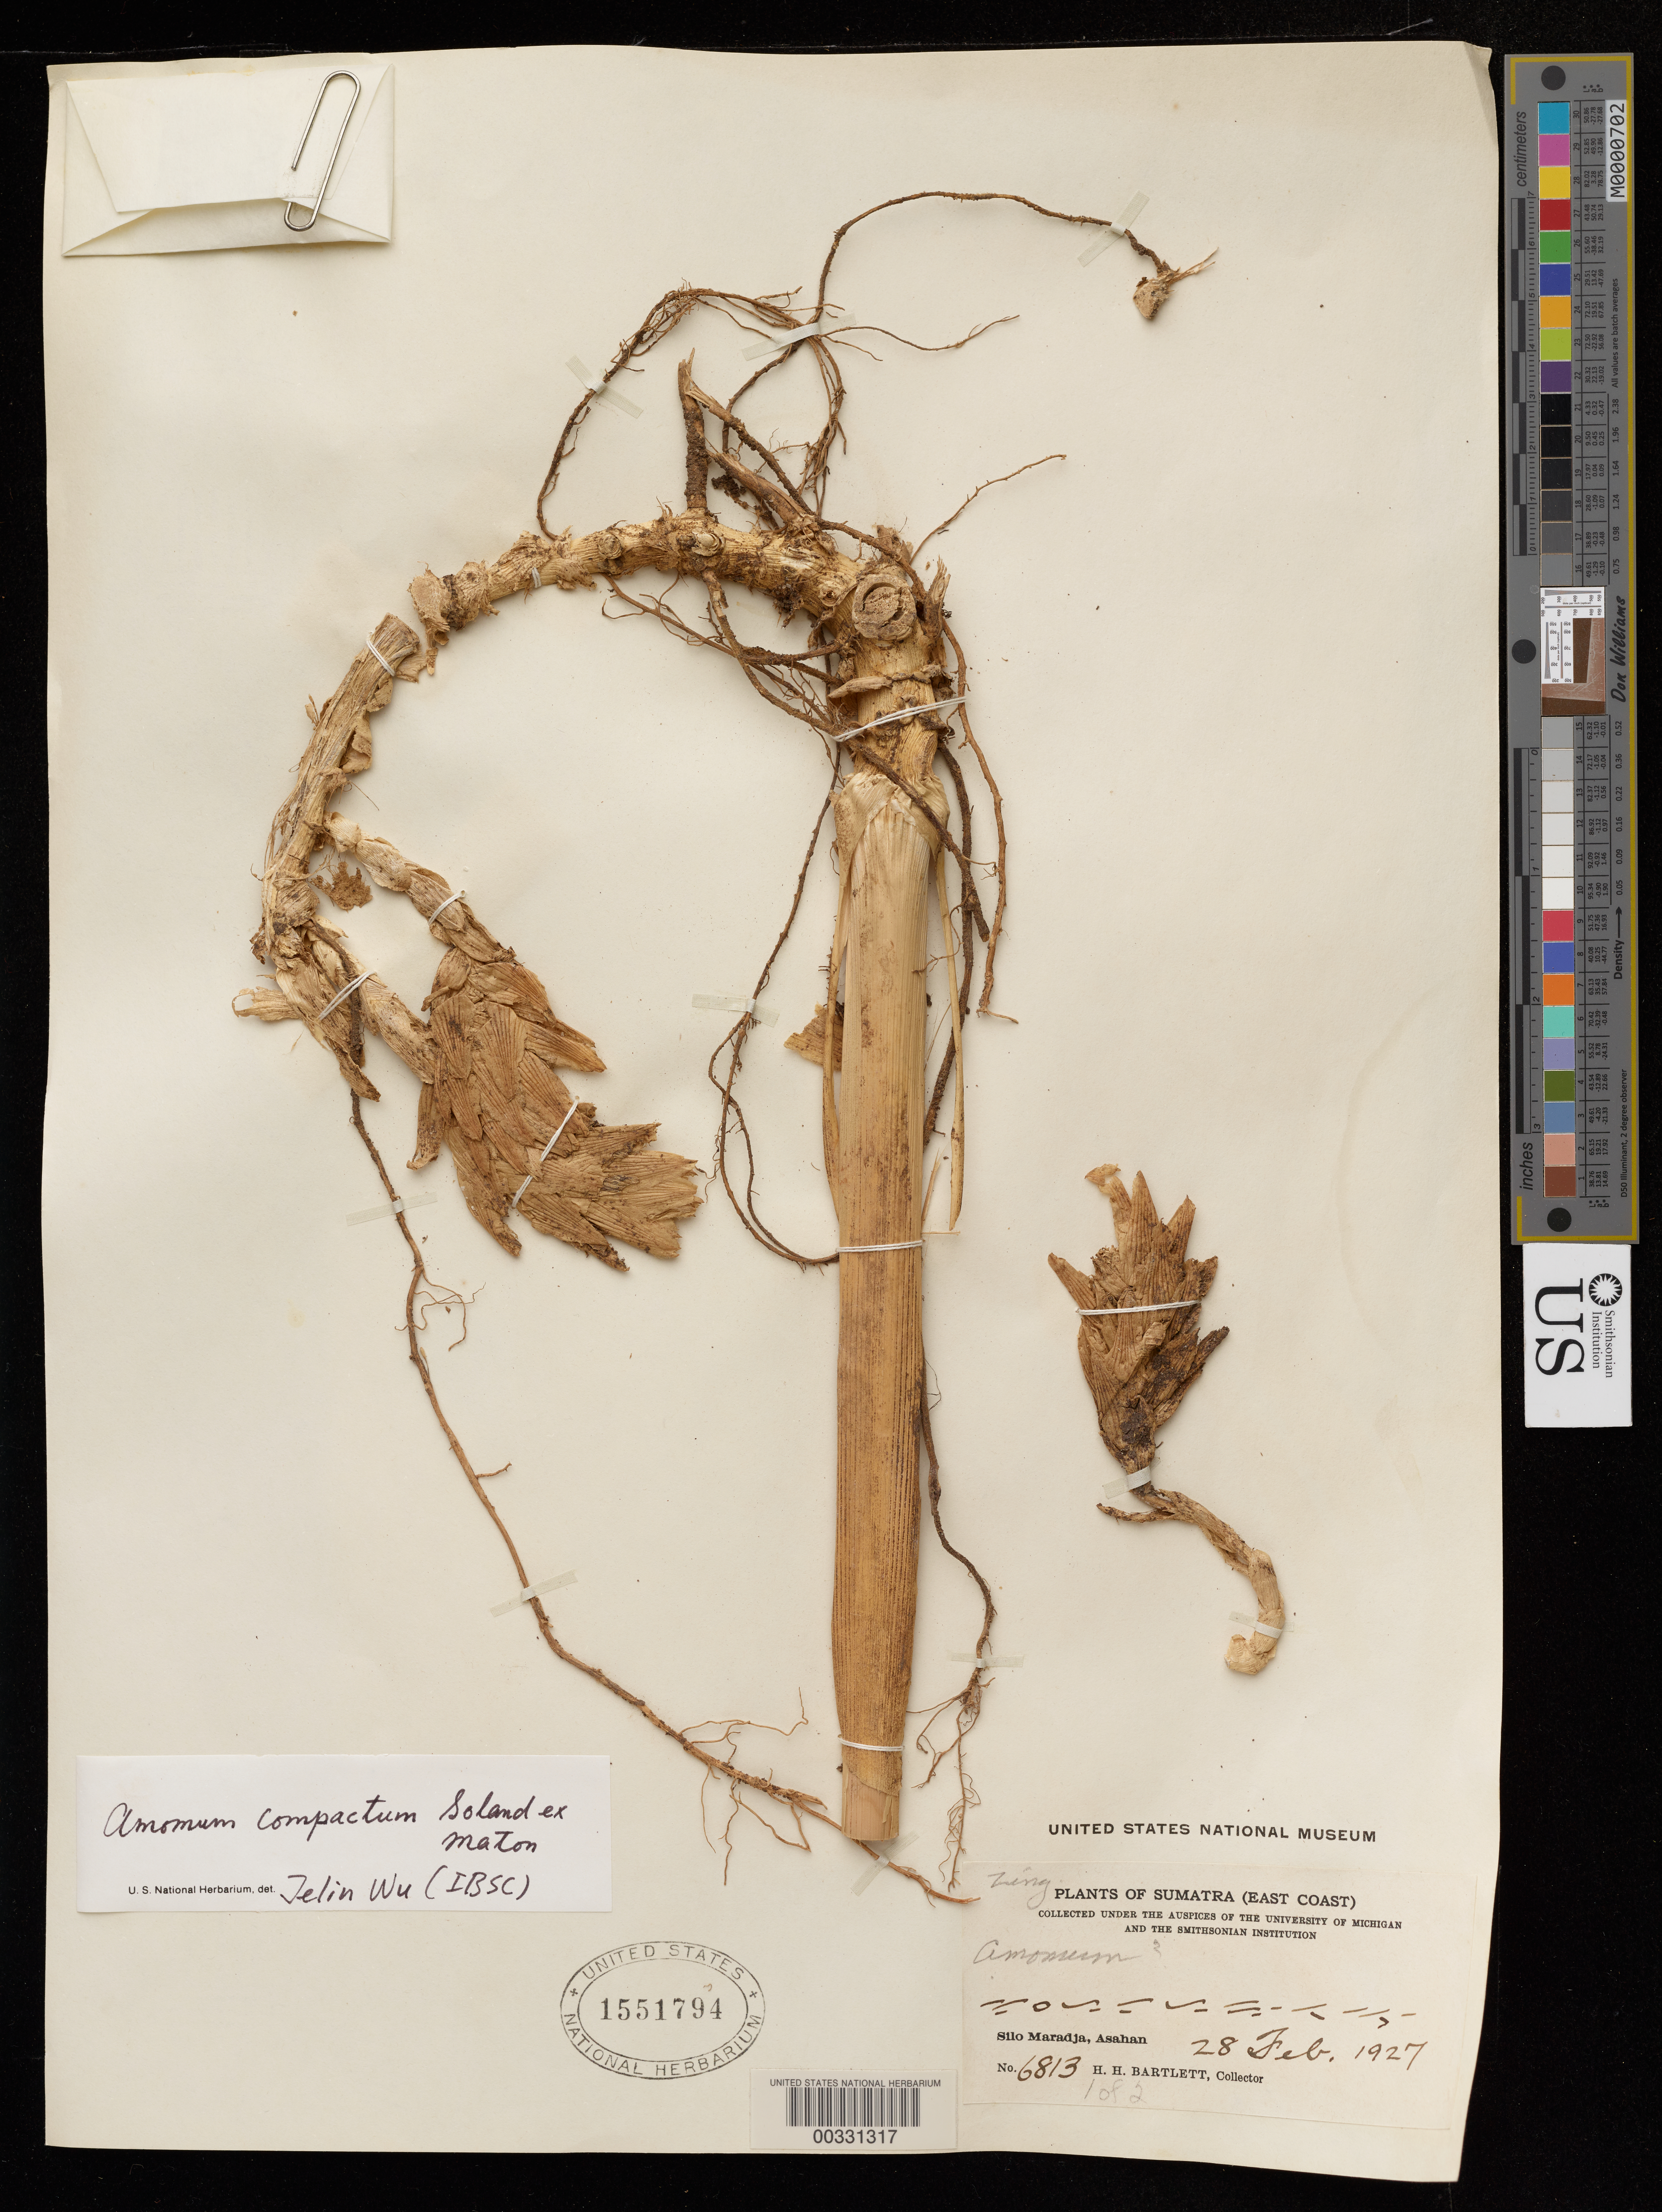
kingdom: Plantae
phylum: Tracheophyta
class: Liliopsida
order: Zingiberales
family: Zingiberaceae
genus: Amomum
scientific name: Amomum compactum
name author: Sol. ex Maton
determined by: Wu, Jelin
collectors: H. H. Bartlett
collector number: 6813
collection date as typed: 28 Feb 1927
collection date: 1927-02-28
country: Indonesia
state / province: Sumatra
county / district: Sumatera Utara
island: Sumatra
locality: Silo Maradja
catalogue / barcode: US 1551794